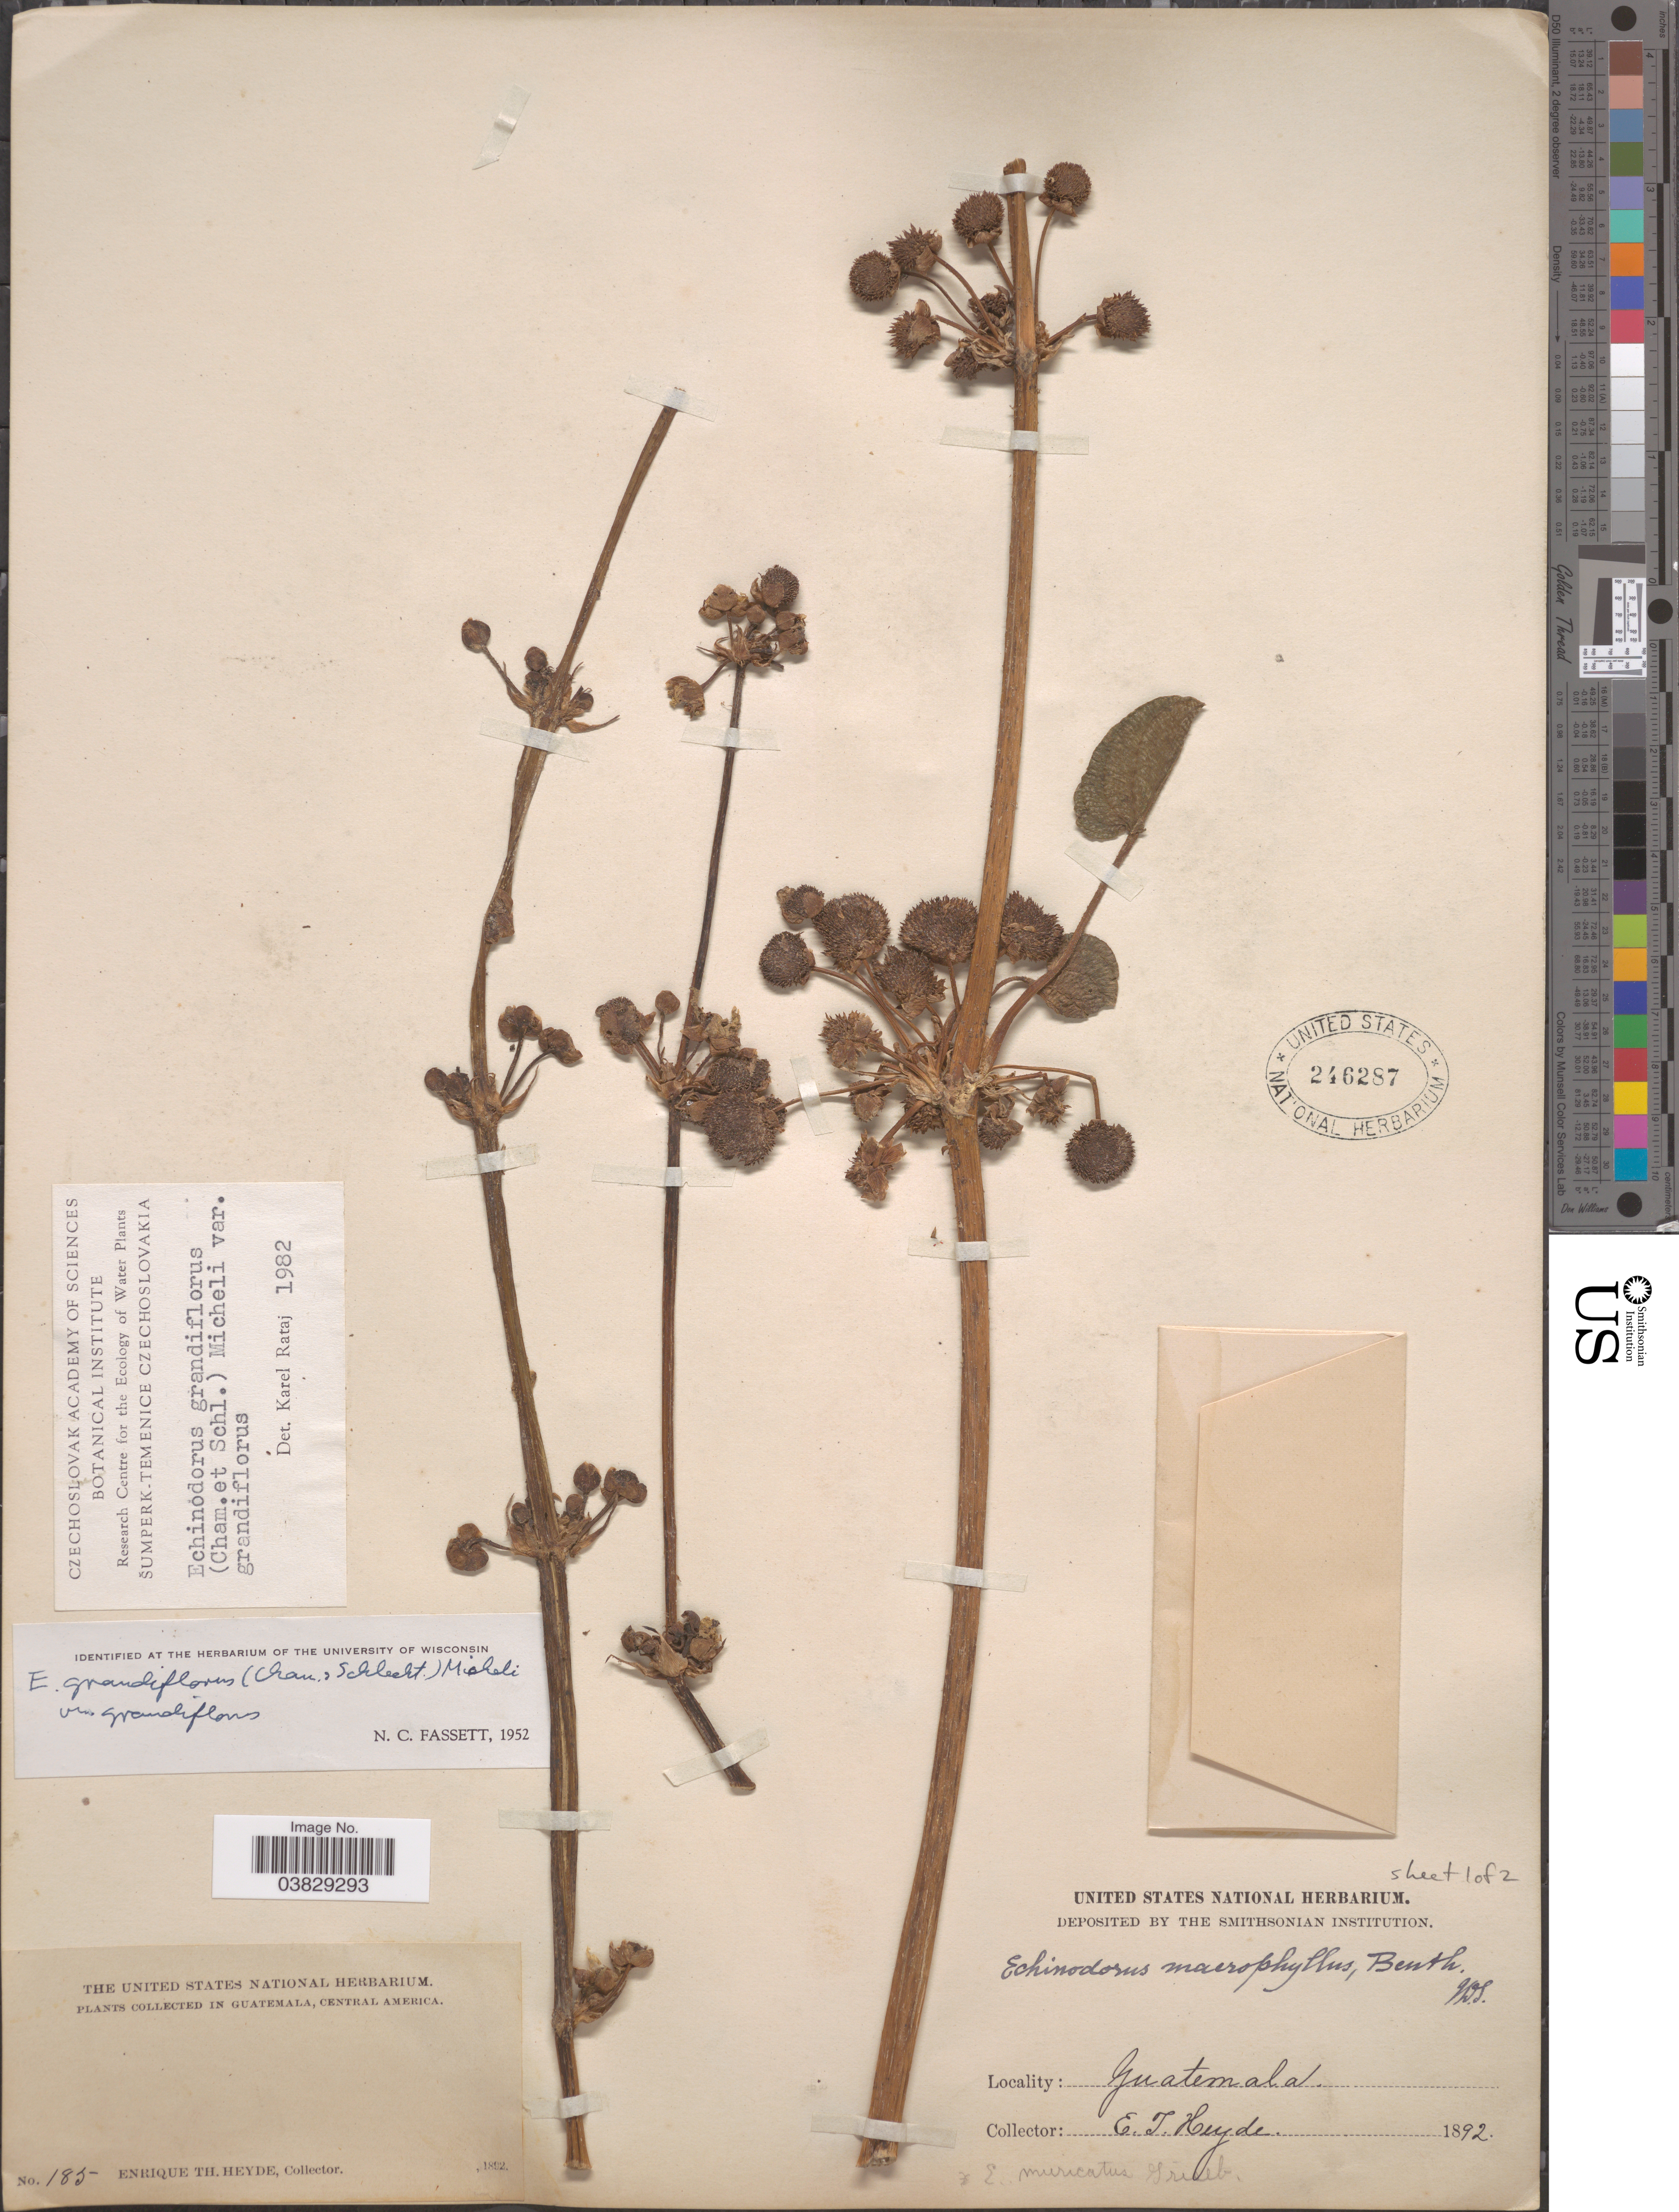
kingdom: Plantae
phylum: Tracheophyta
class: Liliopsida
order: Alismatales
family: Alismataceae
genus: Echinodorus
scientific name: Echinodorus grandiflorus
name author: (Cham. & Schltdl.) Micheli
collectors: E. T. Heyde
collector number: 185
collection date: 1892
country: Guatemala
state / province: Guatemala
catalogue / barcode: US 246287